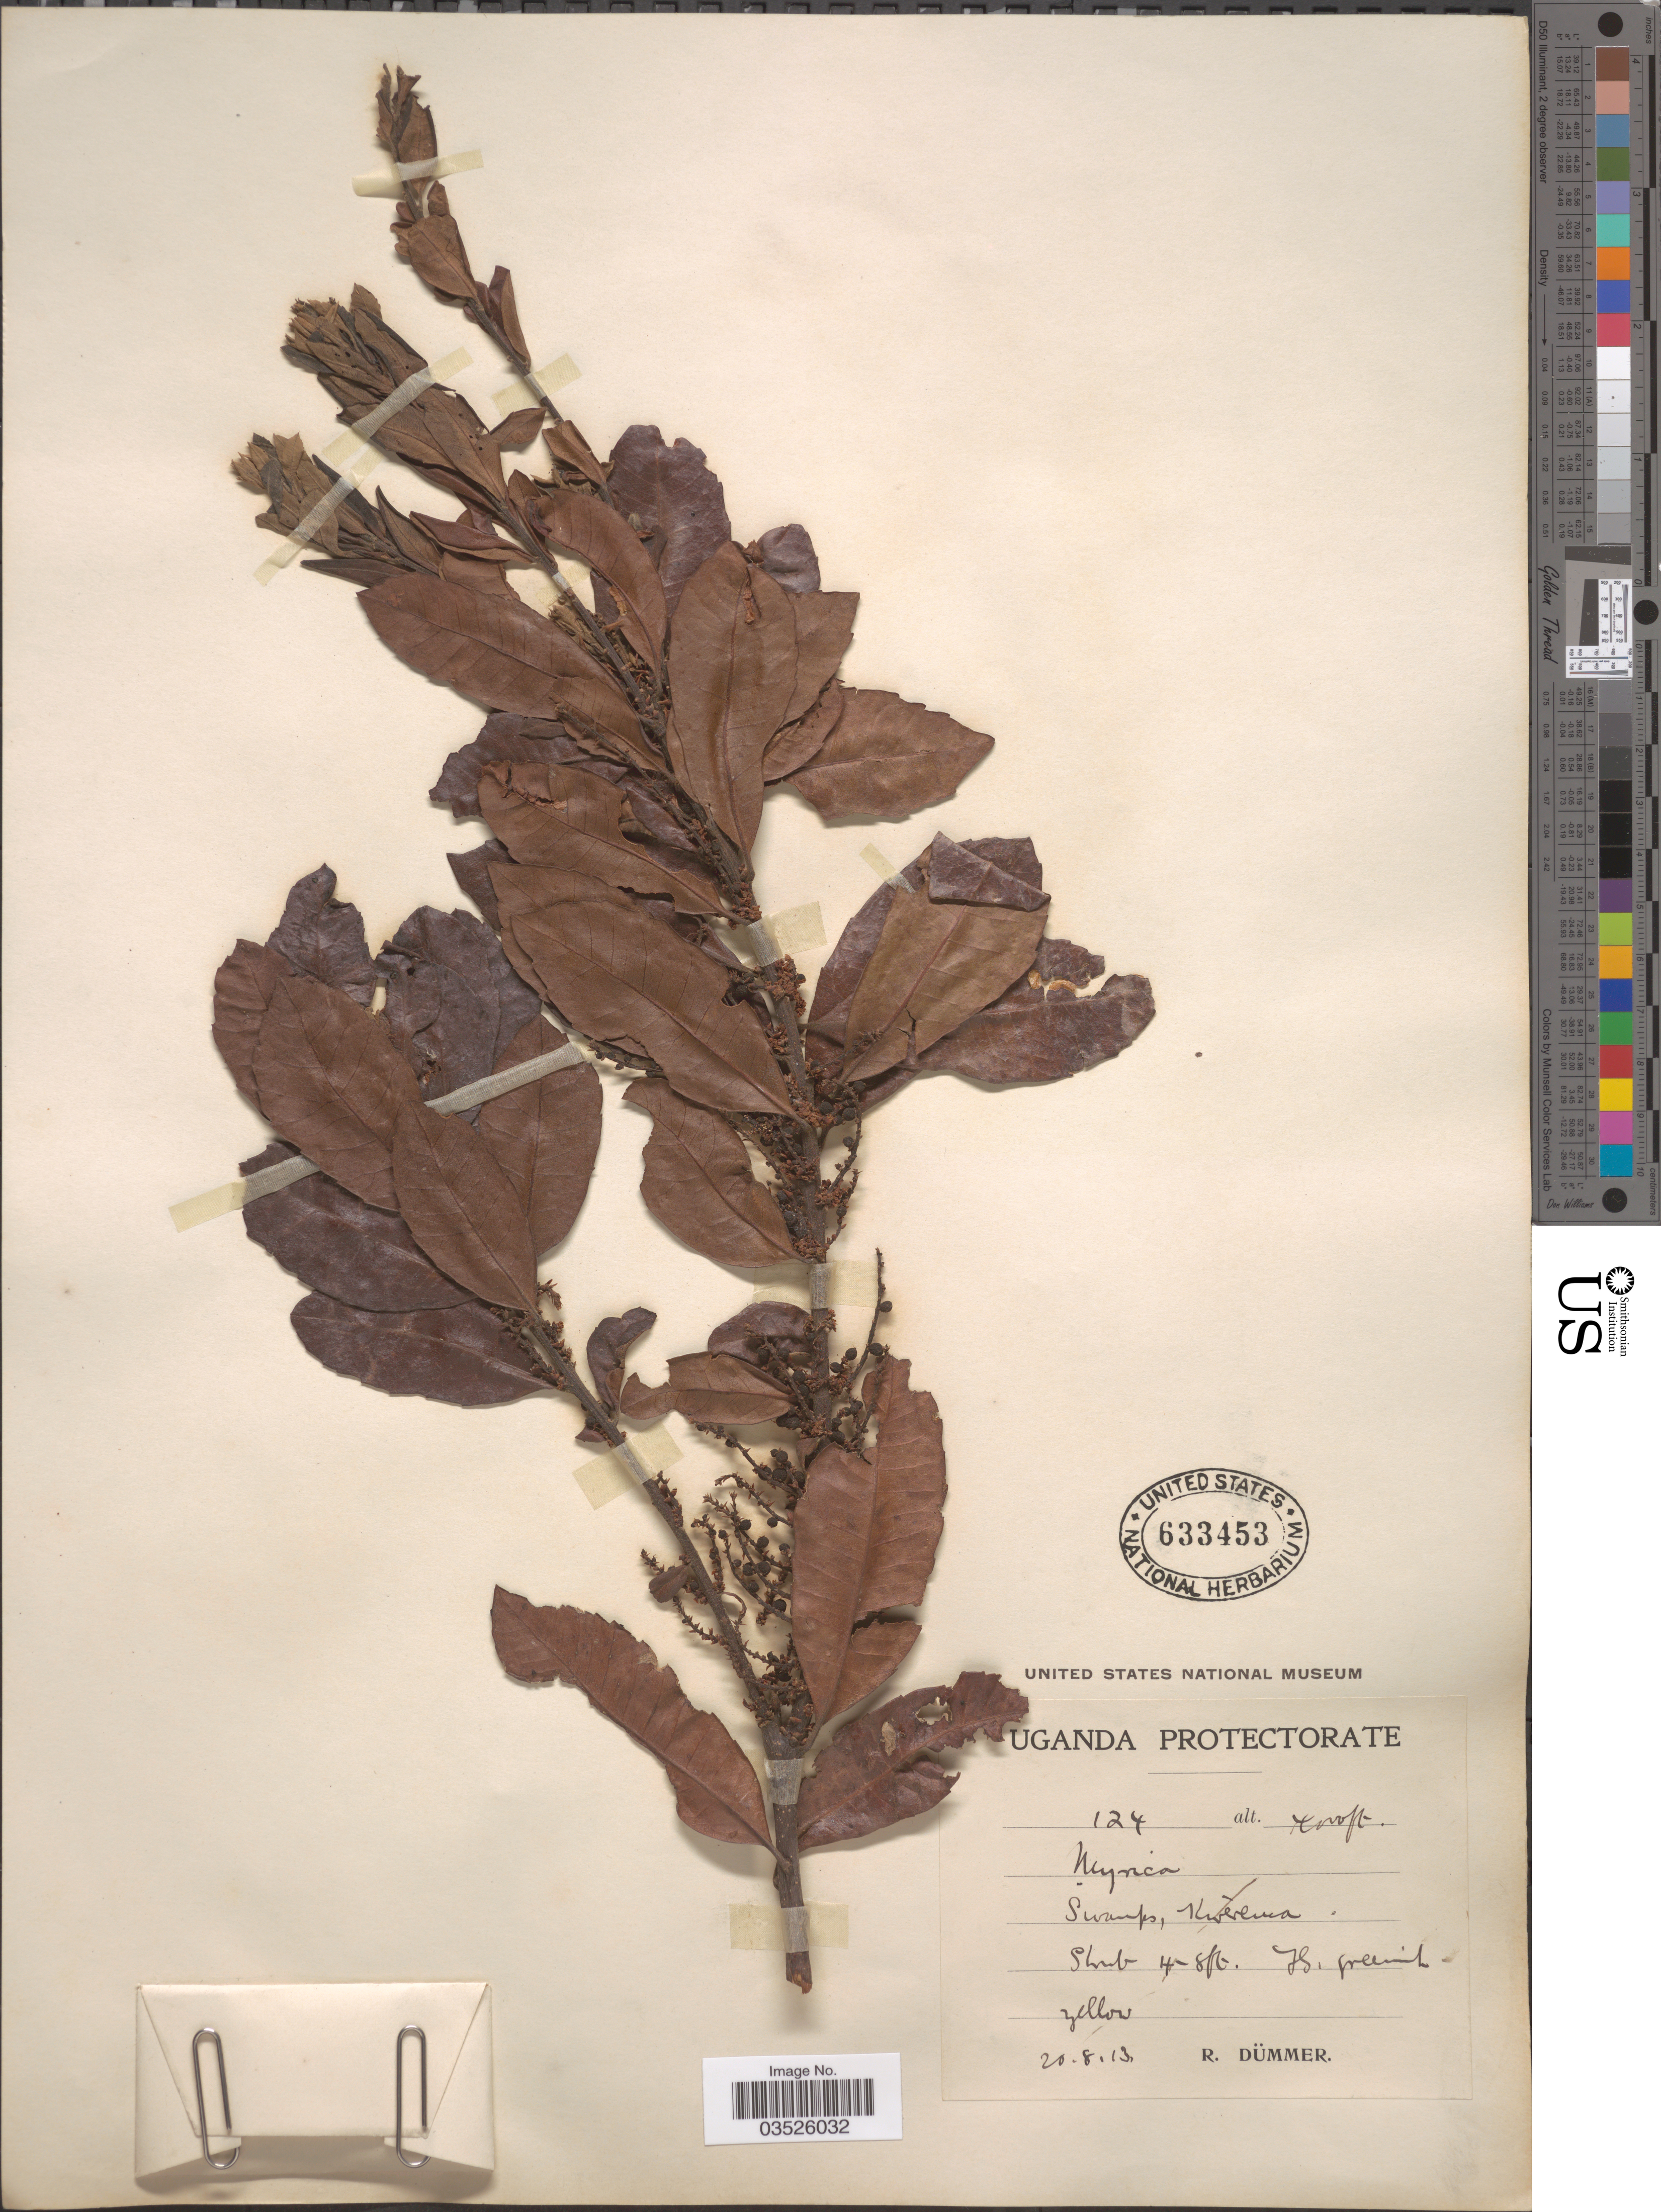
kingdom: Plantae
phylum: Tracheophyta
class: Magnoliopsida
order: Fagales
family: Myricaceae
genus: Morella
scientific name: Morella sp.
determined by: Strong, Mark T., (BOT), Smithsonian Institution - National Museum of Natural History (UNITED STATES)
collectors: R. A. Dümmer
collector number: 124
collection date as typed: Transcribed d/m/y: 20/8/13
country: Uganda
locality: Swamp, Kirerema.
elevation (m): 1219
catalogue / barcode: US 633453